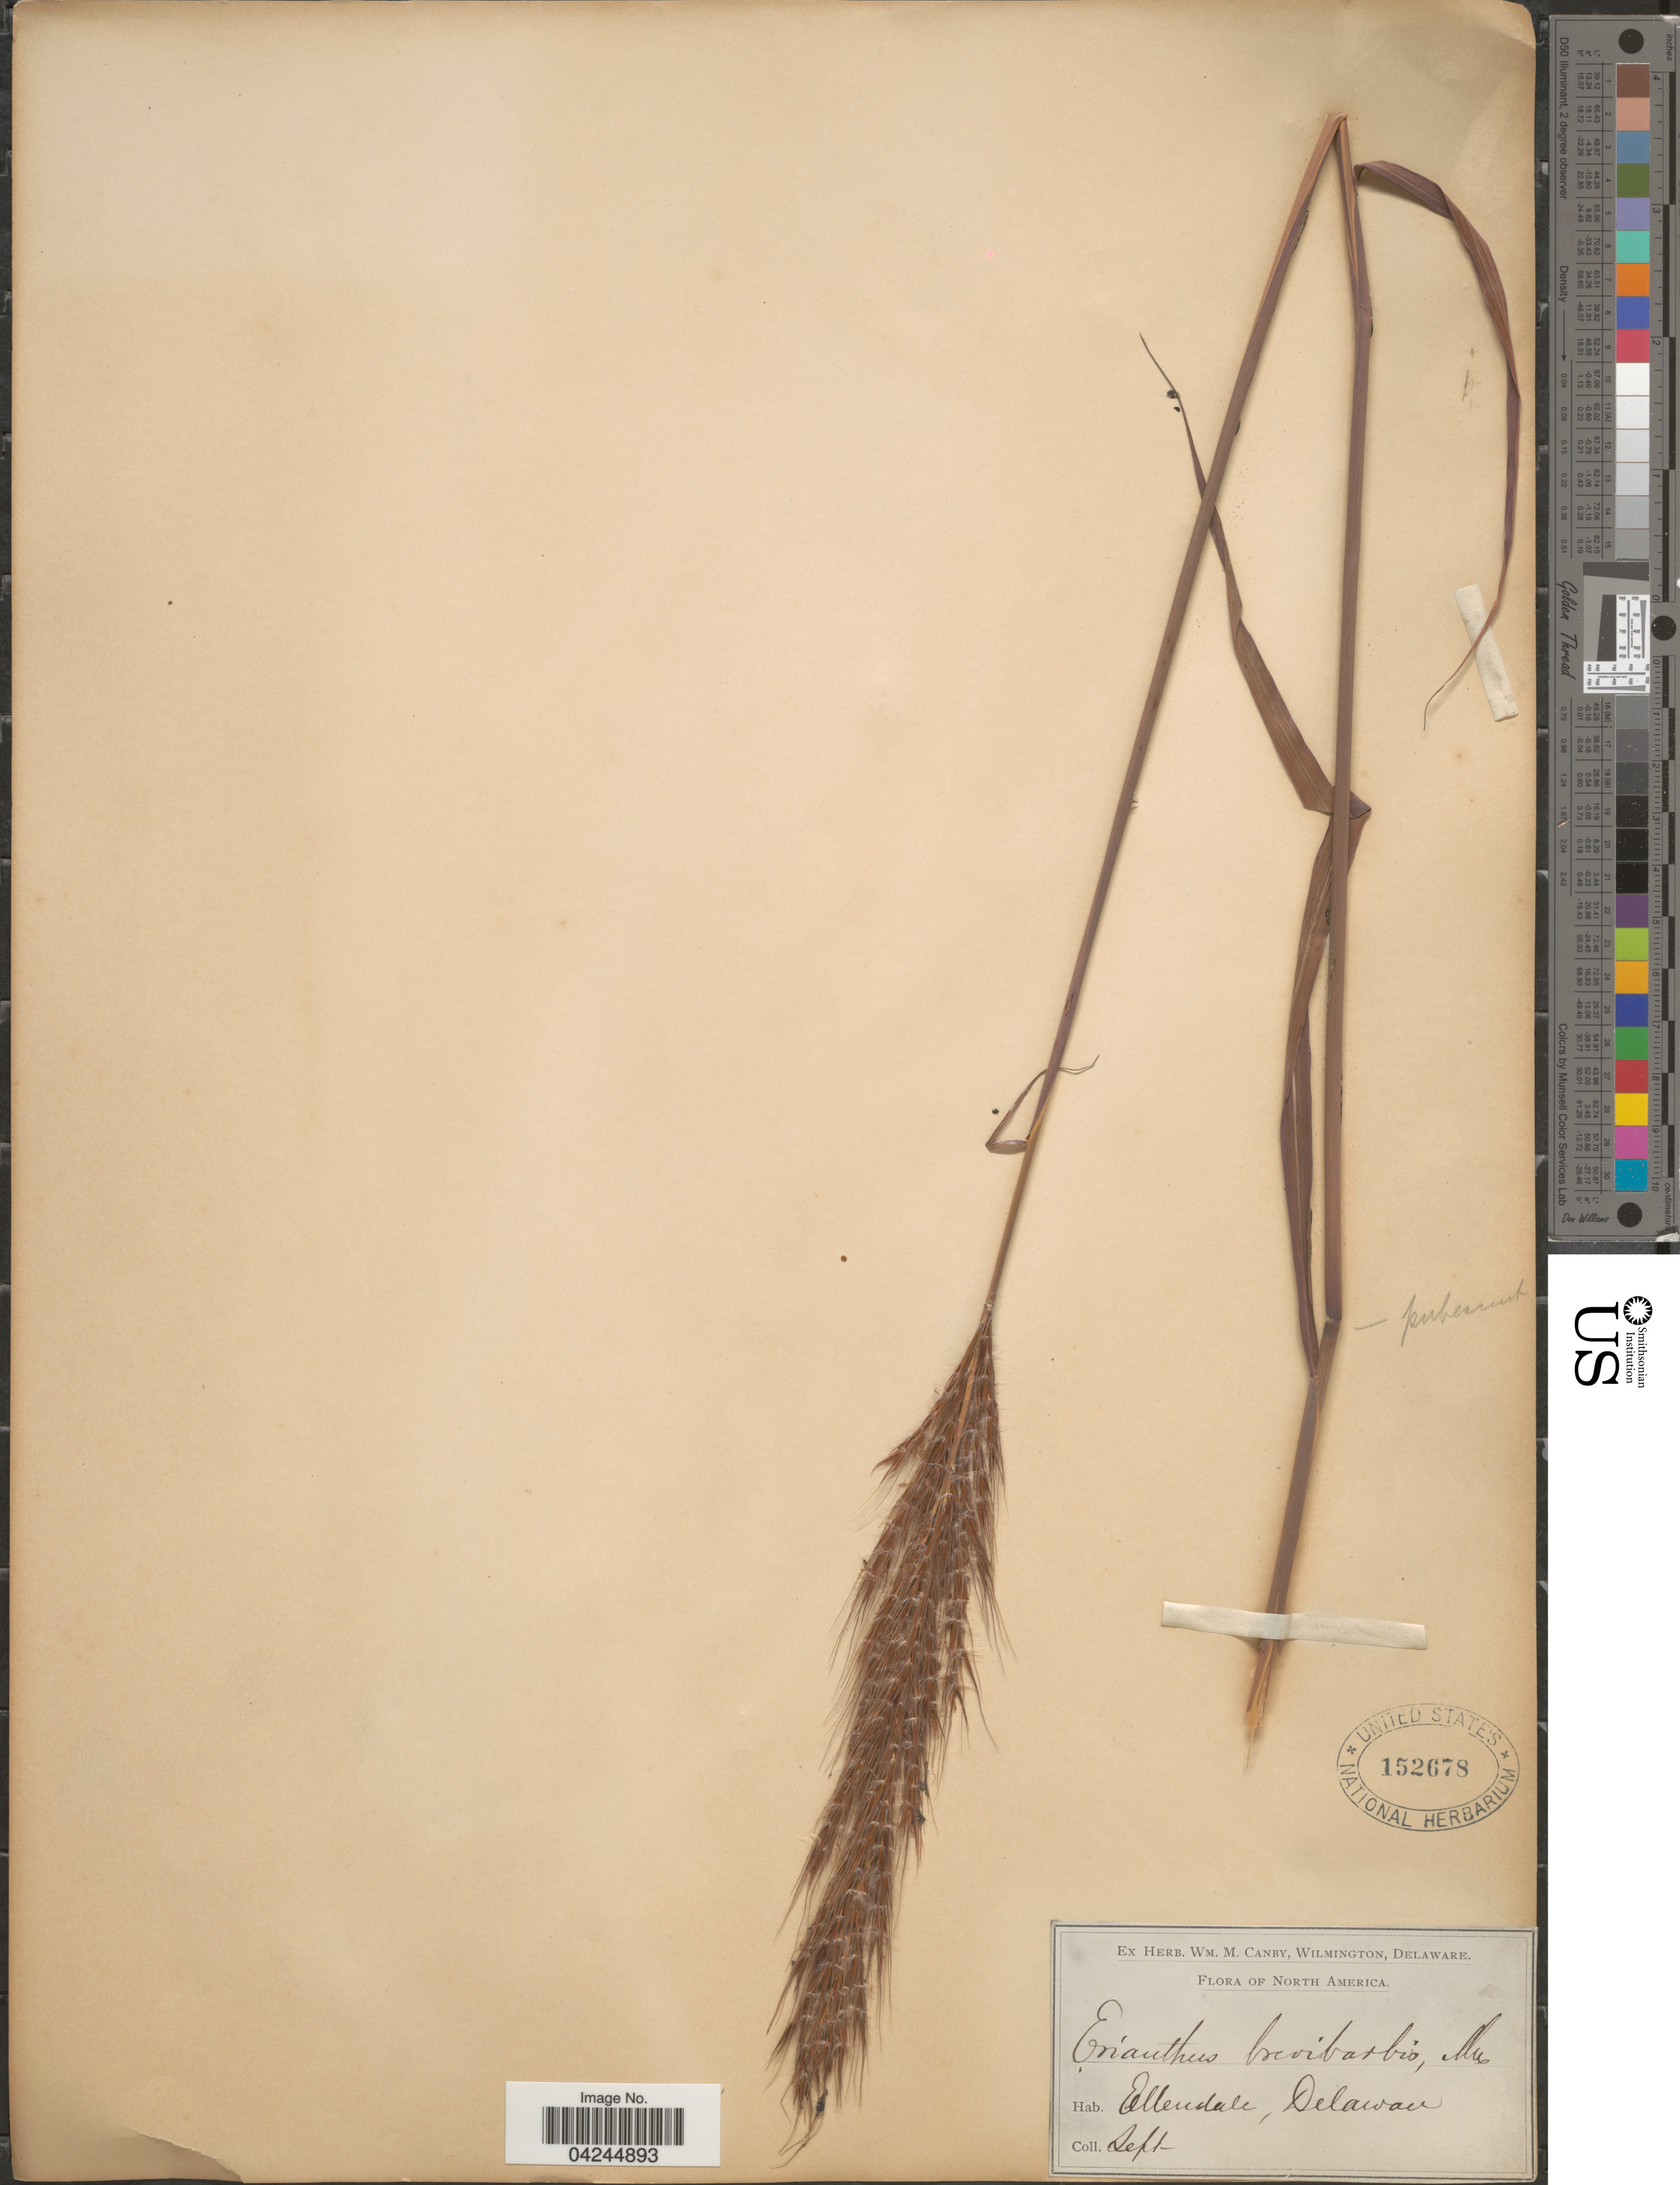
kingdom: Plantae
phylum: Tracheophyta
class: Liliopsida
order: Poales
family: Poaceae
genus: Erianthus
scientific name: Erianthus brevibarbis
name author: Michx.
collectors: ex herb. W.M. Canby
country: United States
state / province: Delaware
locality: Ellendale.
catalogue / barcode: US 152678